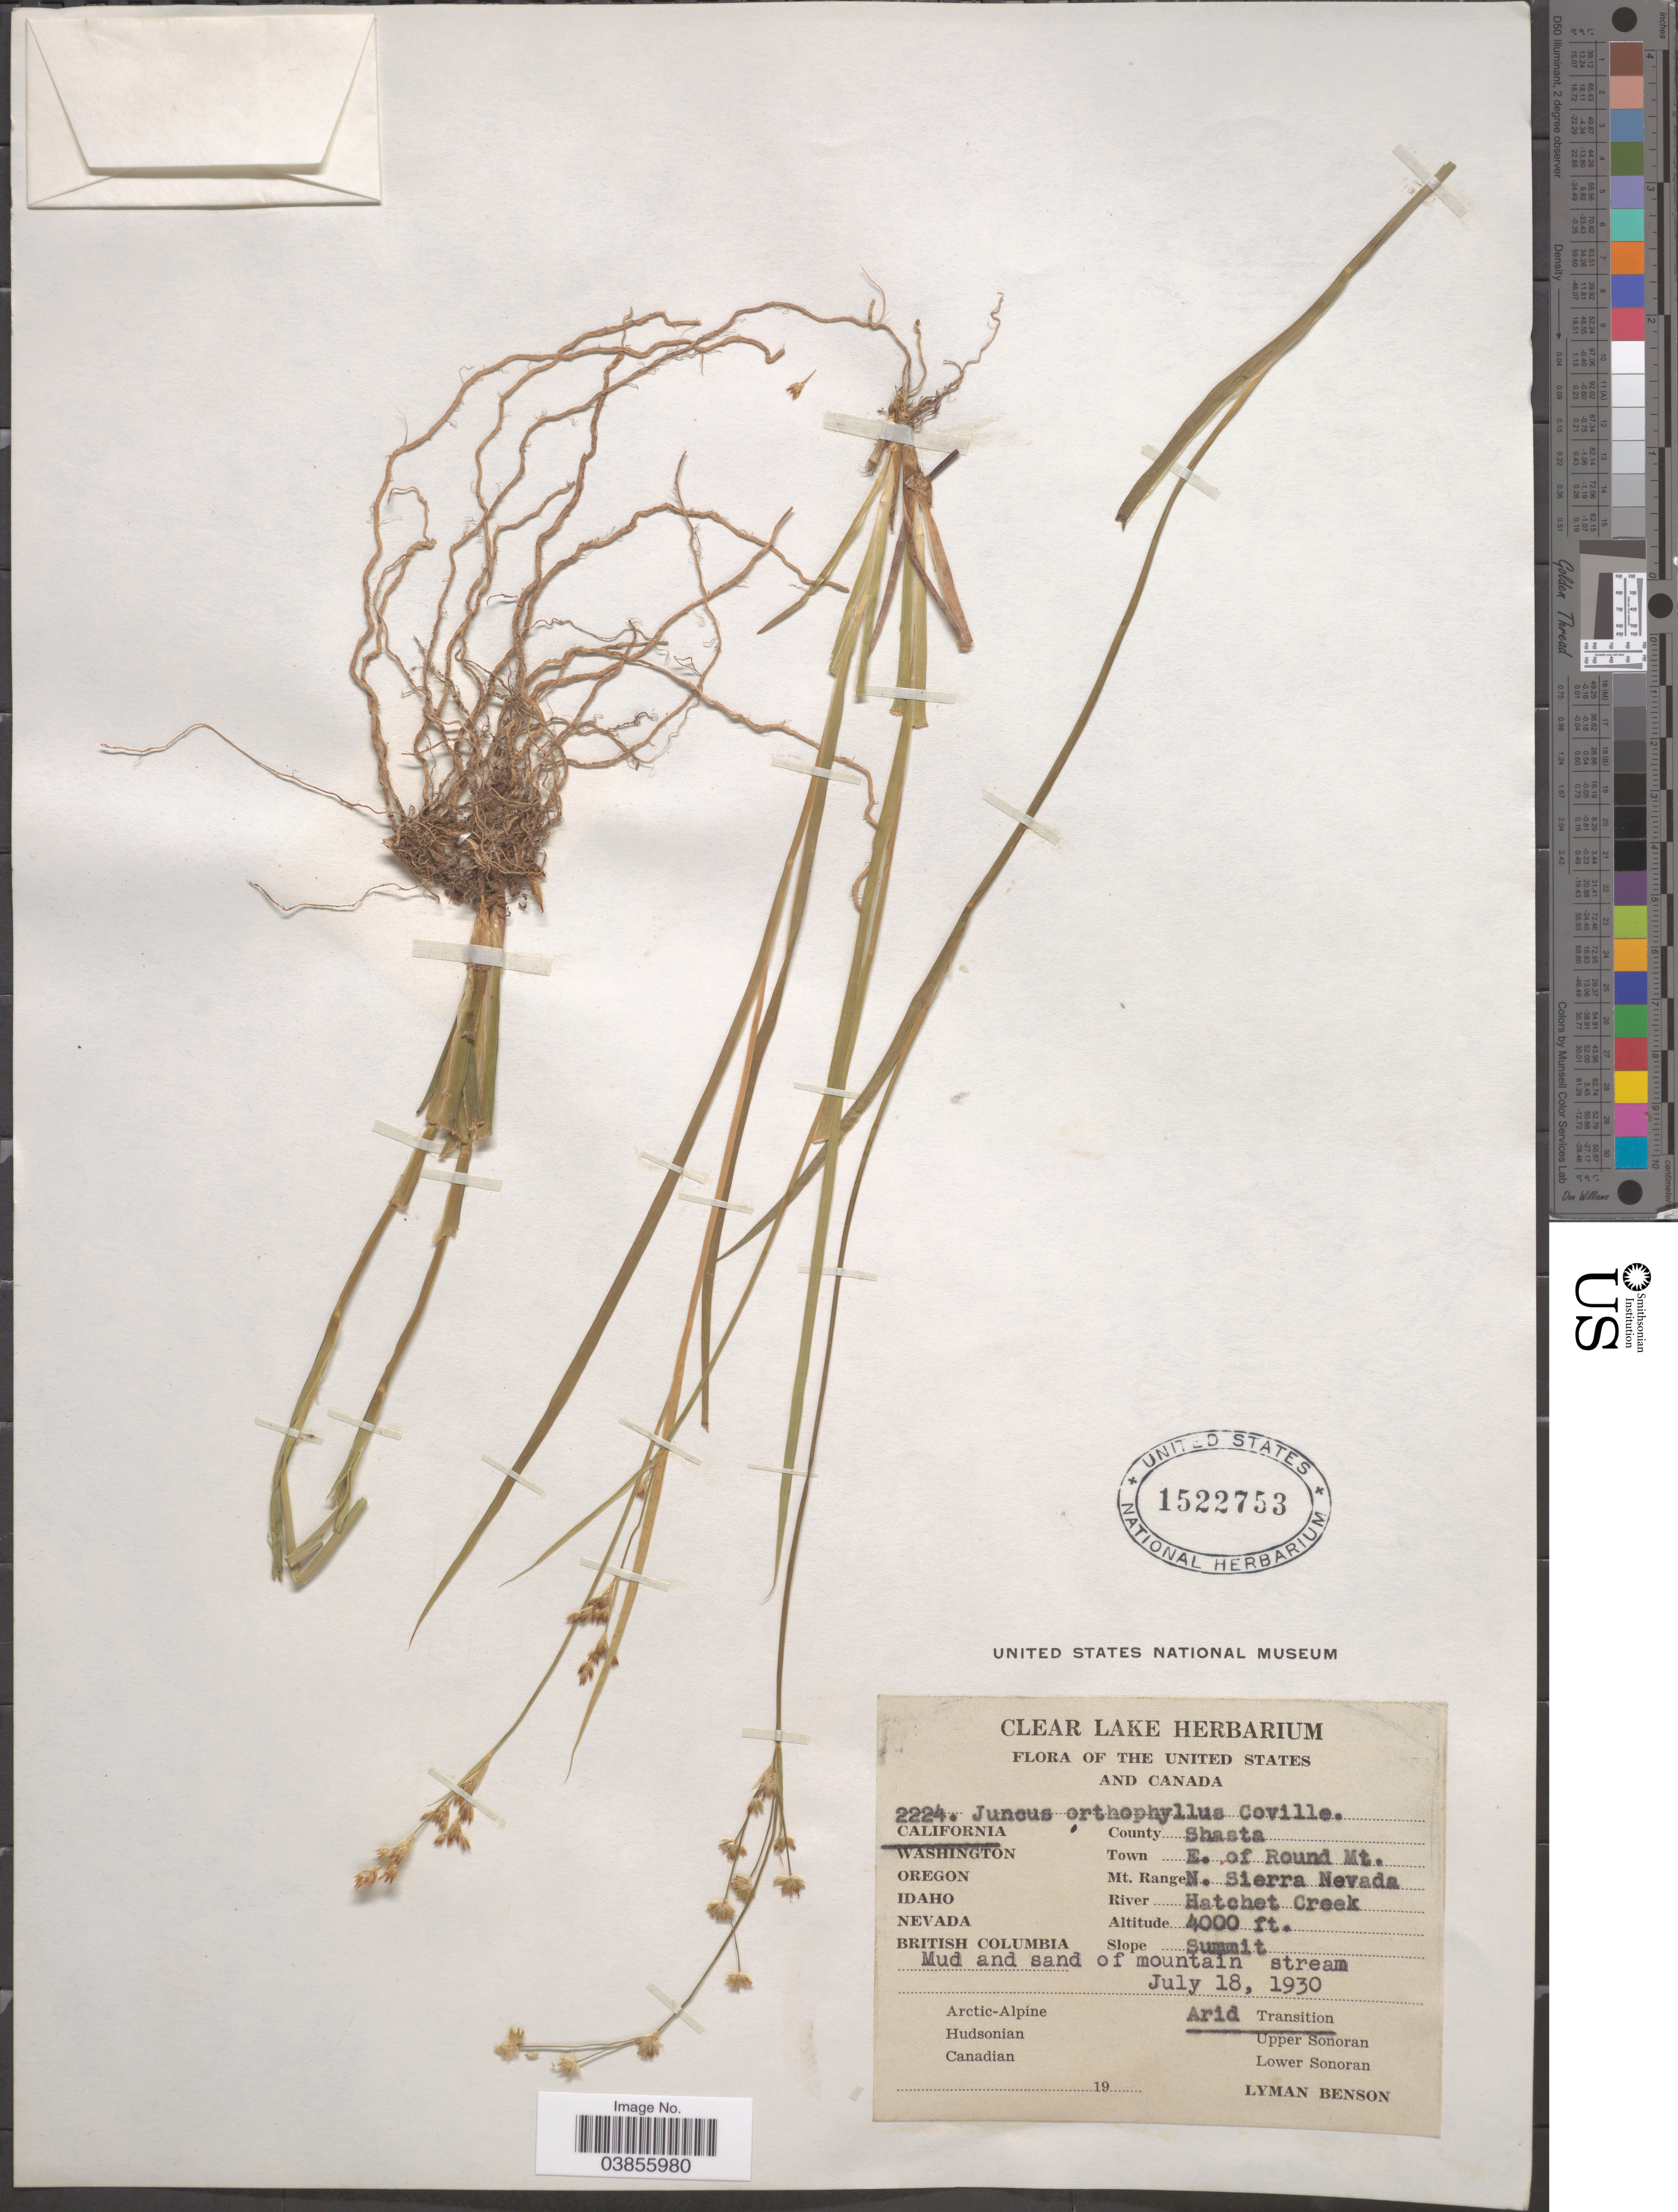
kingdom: Plantae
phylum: Tracheophyta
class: Liliopsida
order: Poales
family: Juncaceae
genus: Juncus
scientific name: Juncus orthophyllus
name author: Coville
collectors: L. D. Benson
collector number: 2224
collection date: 1930-07-18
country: United States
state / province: California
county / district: Shasta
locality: County Shasta. Town E. of Round Mt. Mt. Range N. Sierra Nevada. River. Hatchet Creek. Slope. Summit.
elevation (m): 1219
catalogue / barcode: US 1522753